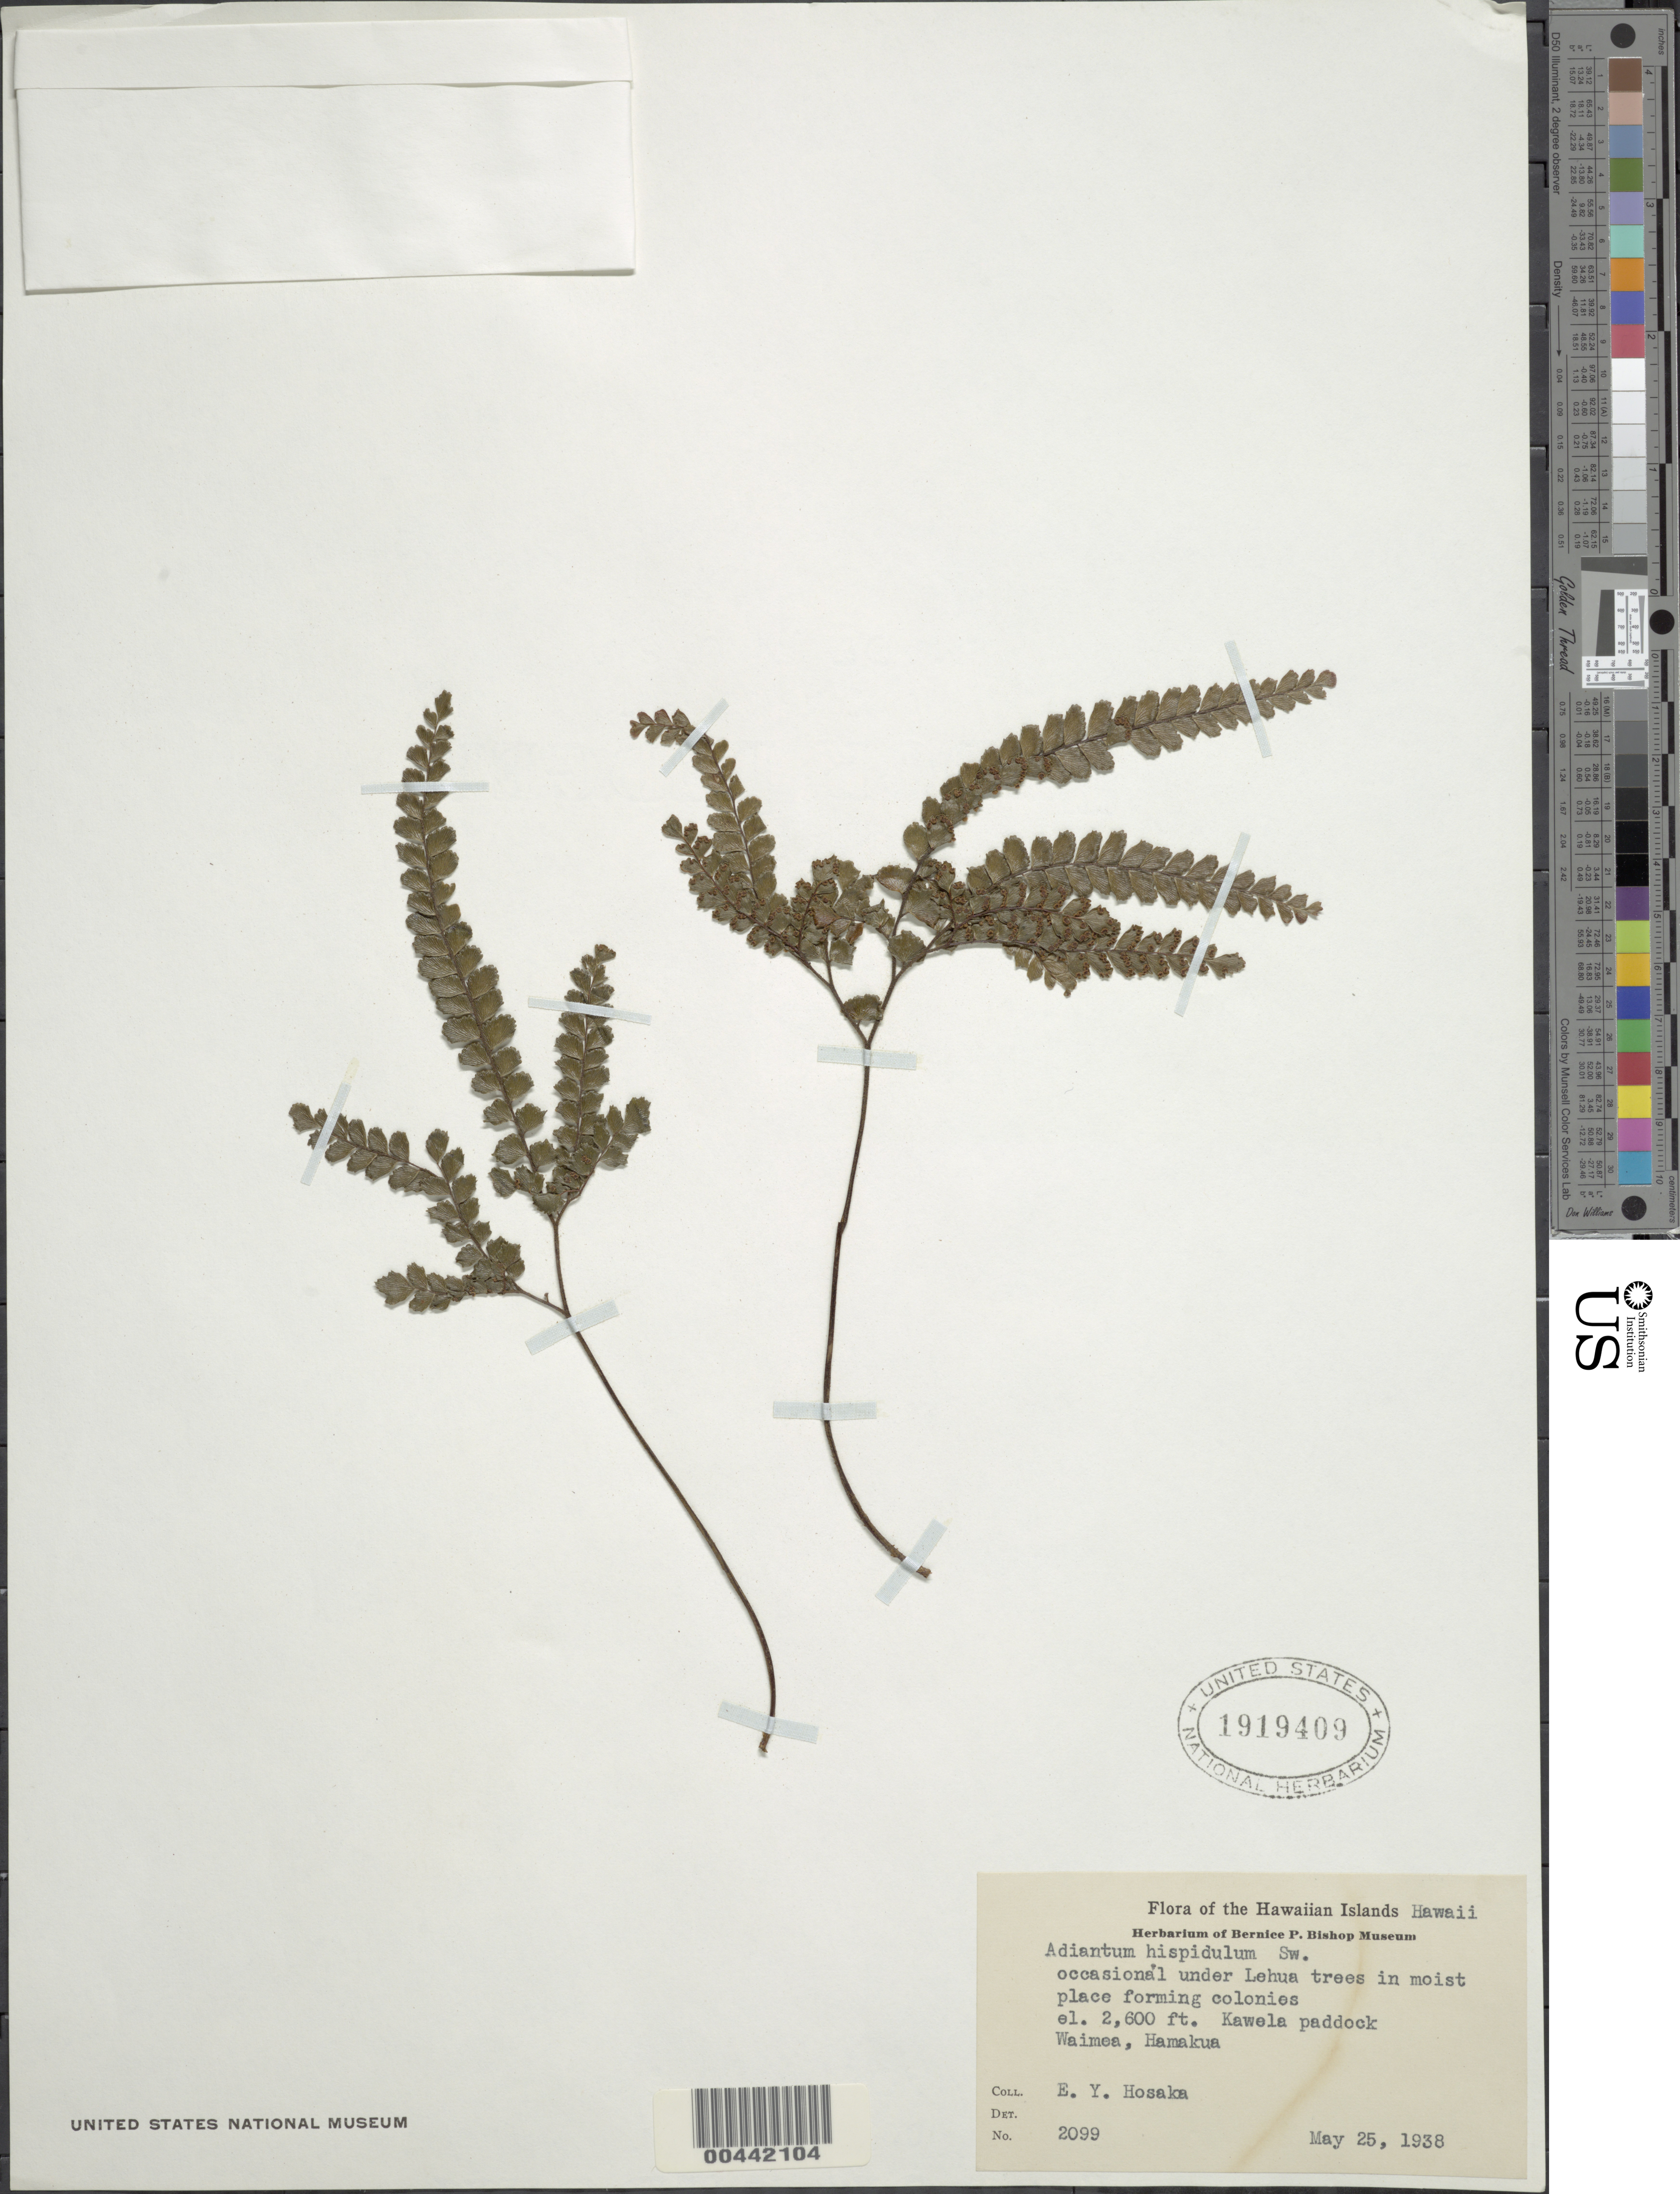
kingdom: Plantae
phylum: Tracheophyta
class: Polypodiopsida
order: Polypodiales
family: Pteridaceae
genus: Adiantum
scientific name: Adiantum hispidulum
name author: Sw.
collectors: E. Y. Hosaka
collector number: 2099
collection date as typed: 25 May 1938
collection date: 1938-05-25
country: United States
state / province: Hawaii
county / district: Hawaii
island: Hawaii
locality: Kawela paddock, Waimea, Hamakua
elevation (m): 792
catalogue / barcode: US 1919409